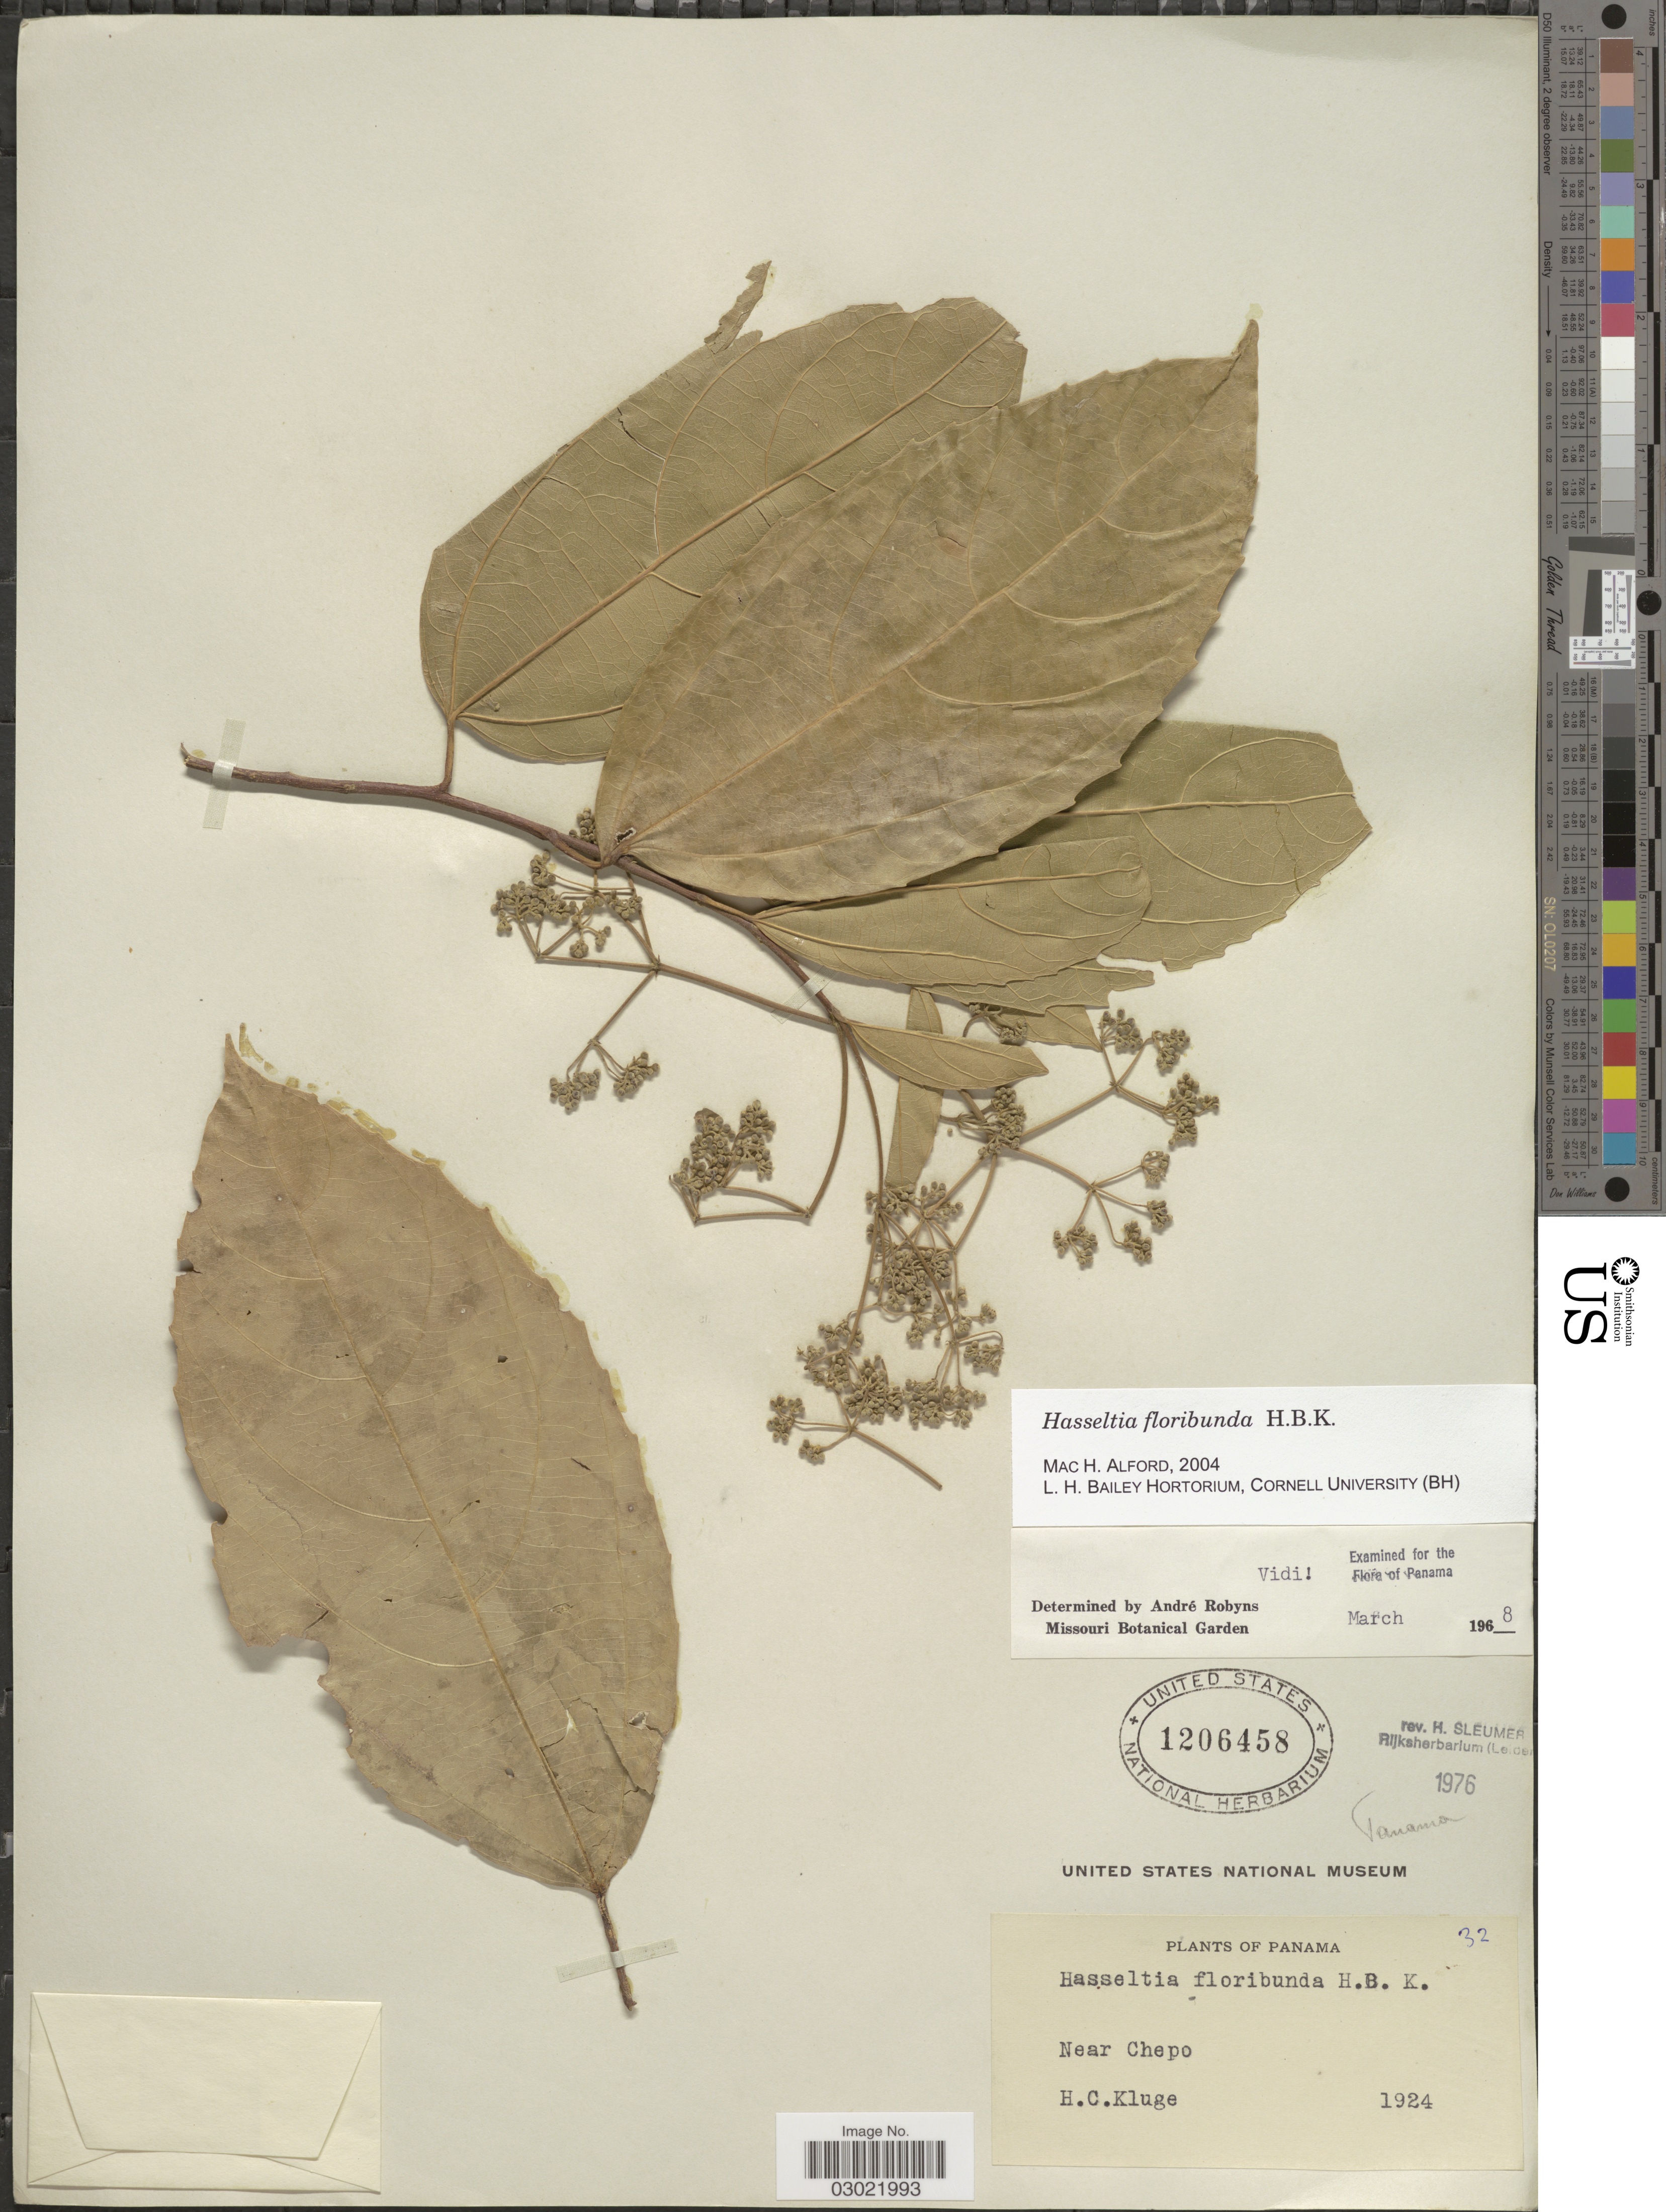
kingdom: Plantae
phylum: Tracheophyta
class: Magnoliopsida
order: Malpighiales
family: Salicaceae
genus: Hasseltia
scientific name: Hasseltia floribunda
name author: Kunth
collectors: H. C. Kluge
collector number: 32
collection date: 1924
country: Panama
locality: Near Chepo.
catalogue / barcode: US 1206458